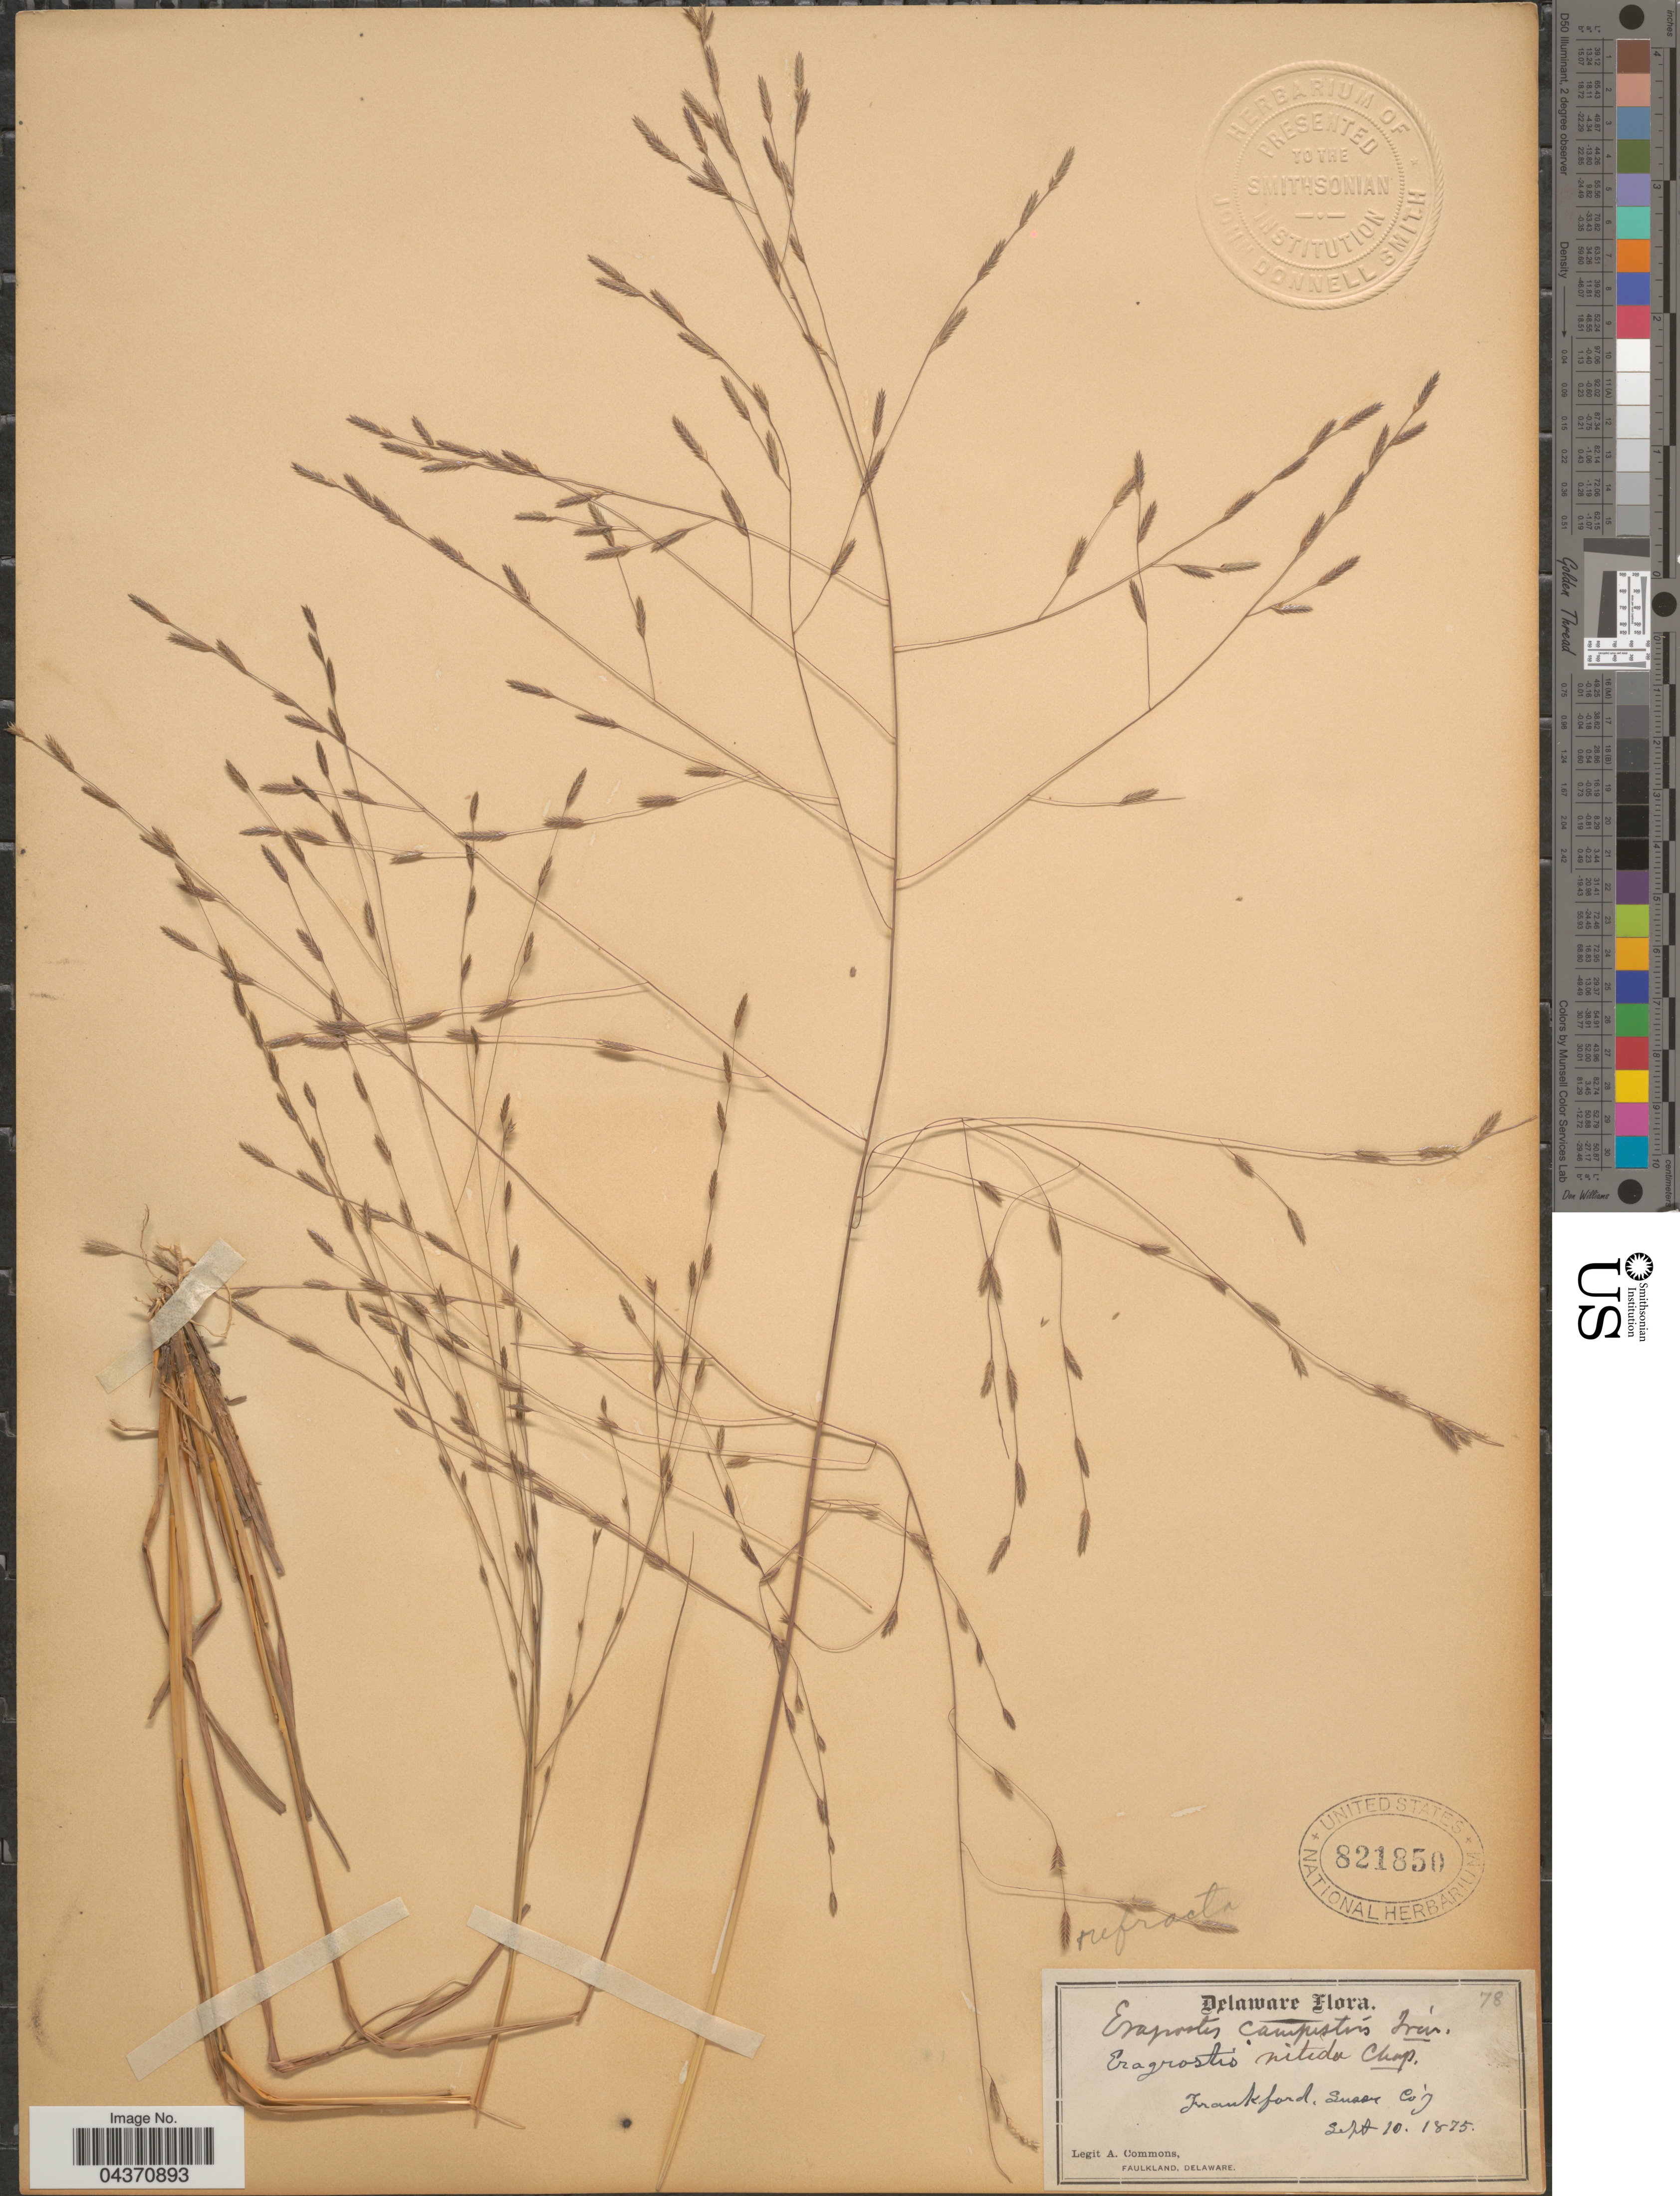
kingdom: Plantae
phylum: Tracheophyta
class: Liliopsida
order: Poales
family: Poaceae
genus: Eragrostis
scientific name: Eragrostis refracta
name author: (Muhl.) Scribn.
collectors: A. Commons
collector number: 78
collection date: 1875-09-10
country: United States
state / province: Delaware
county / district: Sussex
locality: Frankford, Sussex Co'y.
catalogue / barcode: US 821850